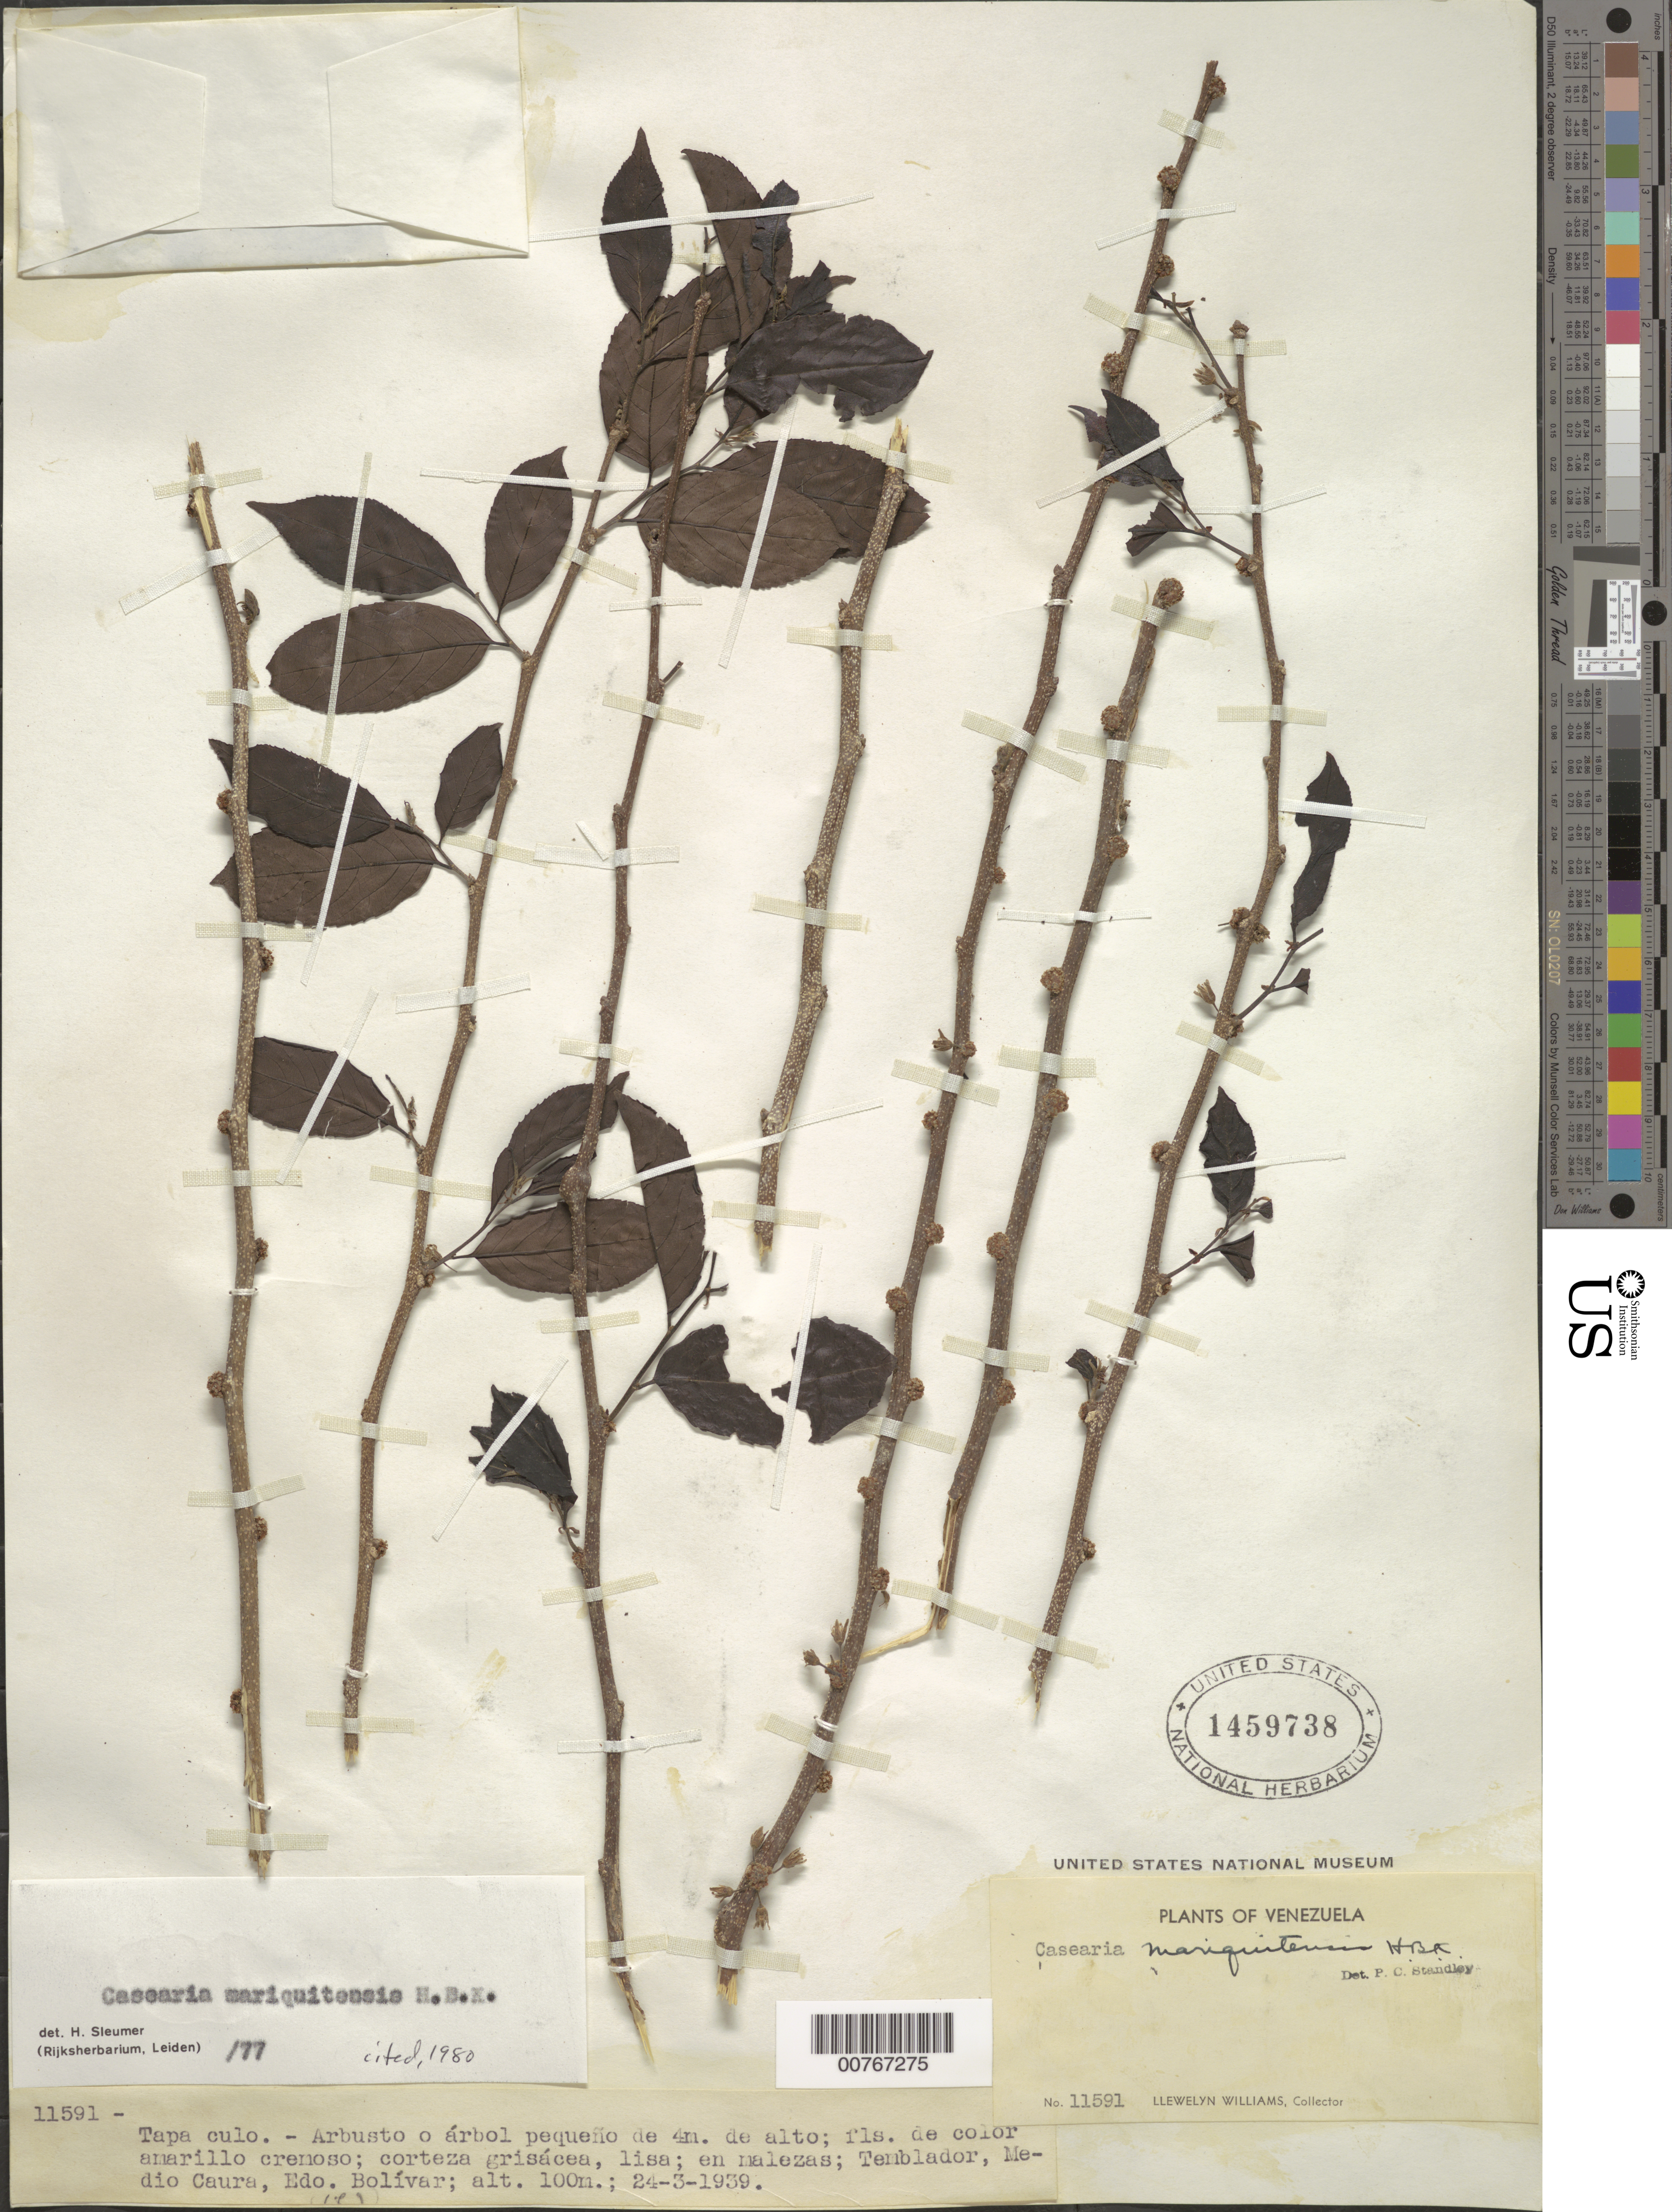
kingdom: Plantae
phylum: Tracheophyta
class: Magnoliopsida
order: Malpighiales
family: Salicaceae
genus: Casearia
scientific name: Casearia mariquitensis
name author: Kunth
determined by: Sleumer, H. O.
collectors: Ll. Williams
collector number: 11591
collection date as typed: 24-Mar-39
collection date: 1939-03-24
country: Venezuela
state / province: Bolívar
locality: Temblador, Medio Caura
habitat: Malezas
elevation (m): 100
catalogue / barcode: US 1459738